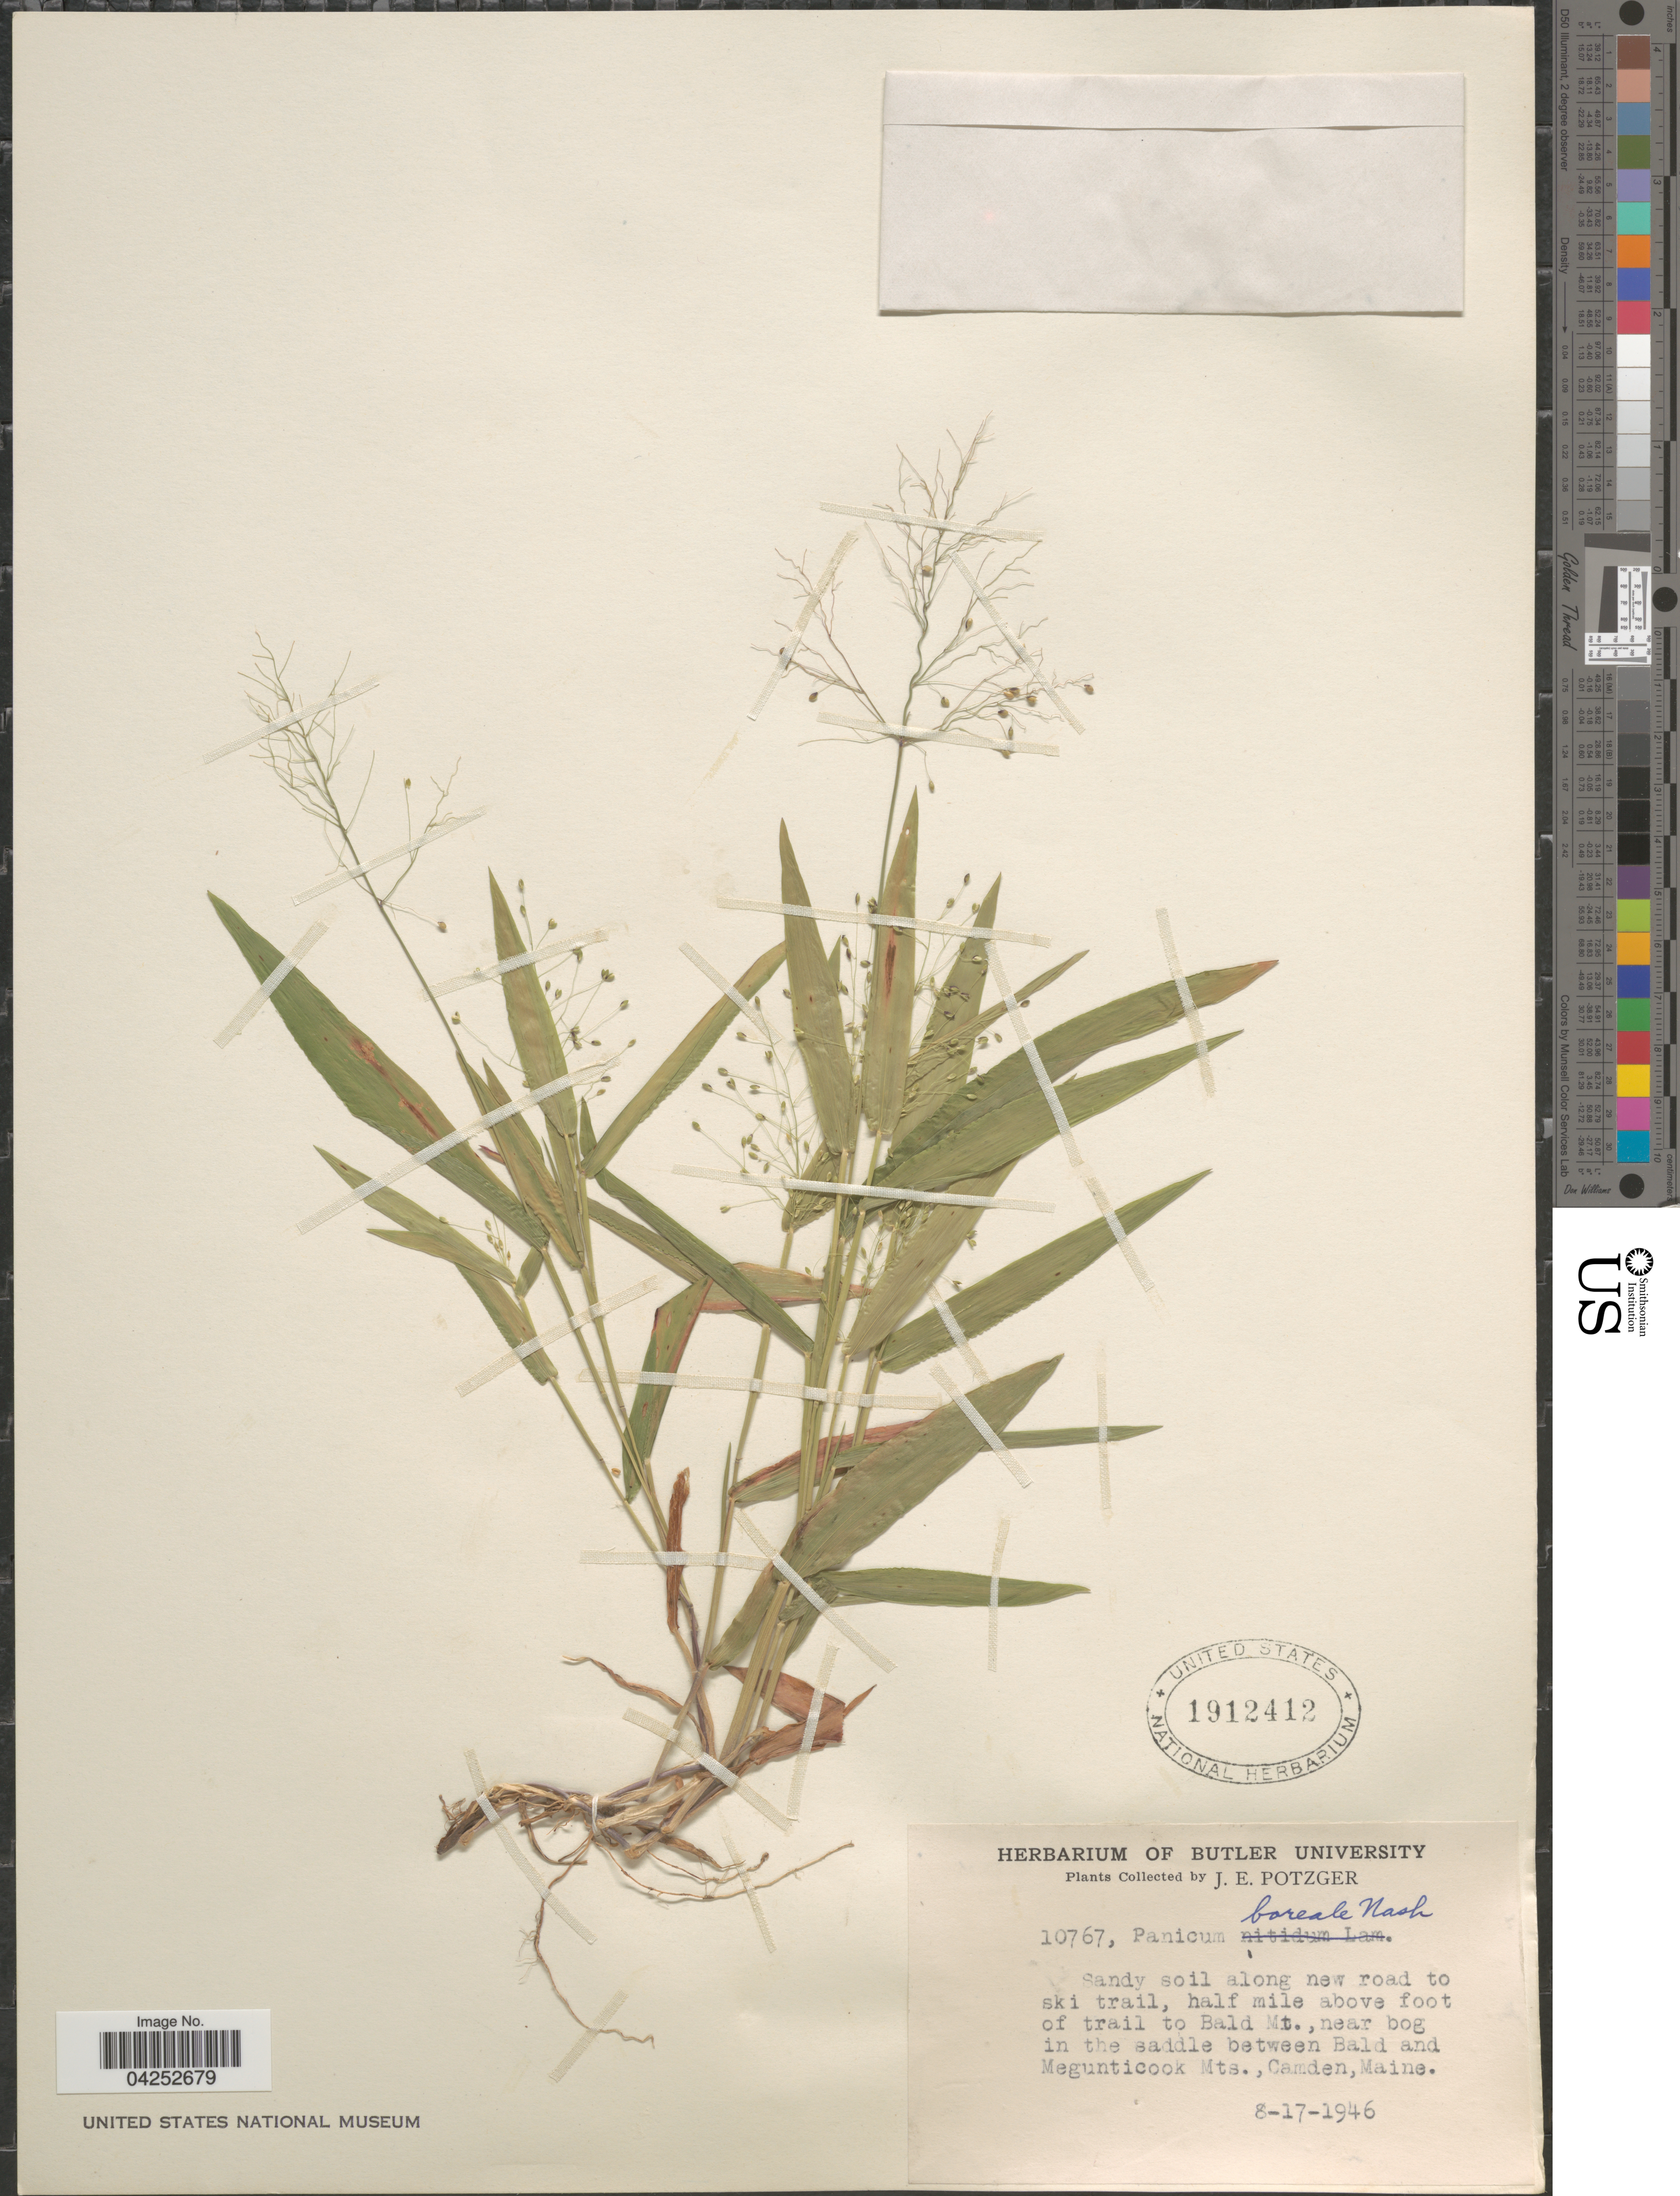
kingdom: Plantae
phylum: Tracheophyta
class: Liliopsida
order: Poales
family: Poaceae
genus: Dichanthelium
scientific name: Dichanthelium boreale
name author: (Nash) Freckmann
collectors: J. Potzger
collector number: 10767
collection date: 1946-08-17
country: United States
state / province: Maine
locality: Sandy soil along new road to ski trail, half mile above foot of trail to Bald Mt., near bog in the saddle between Bald and Megunticook Mts., Camden.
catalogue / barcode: US 1912412